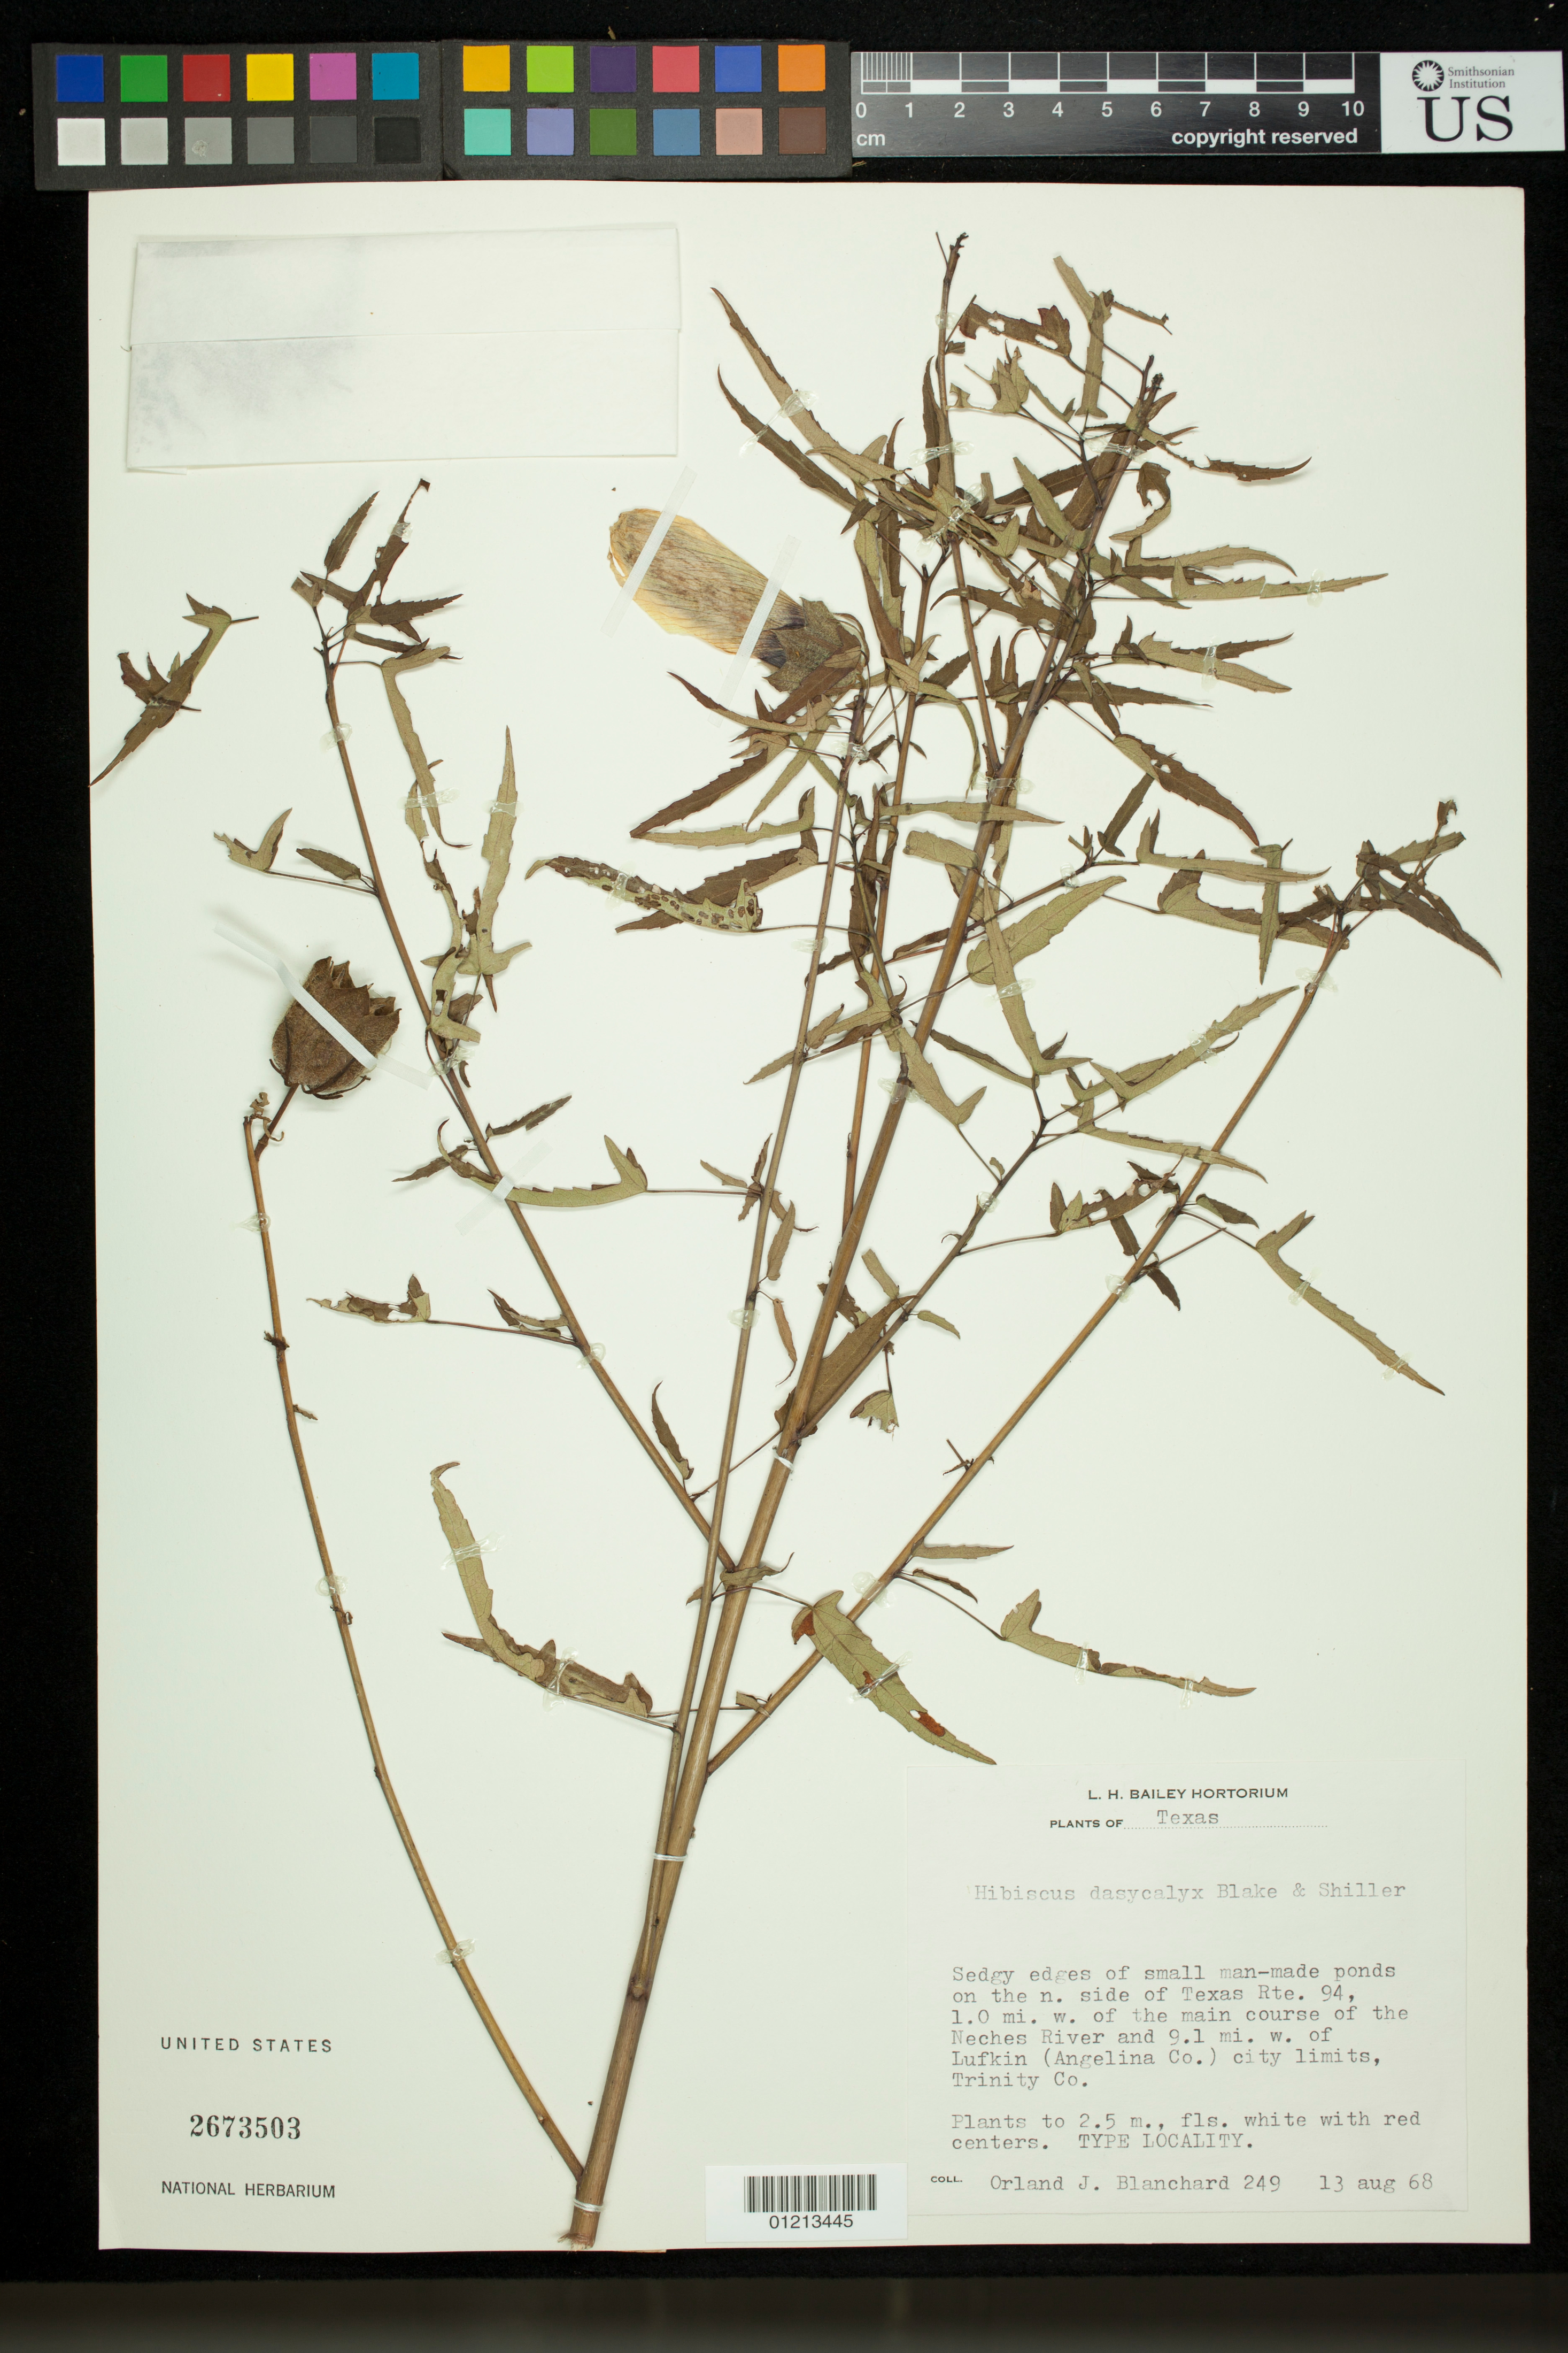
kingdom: Plantae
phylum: Tracheophyta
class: Magnoliopsida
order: Malvales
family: Malvaceae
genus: Hibiscus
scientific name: Hibiscus dasycalyx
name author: S.F. Blake & Shiller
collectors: O. J. Blanchard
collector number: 249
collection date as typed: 13 Aug 1968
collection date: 1968-08-13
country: United States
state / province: Texas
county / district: Trinity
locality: Sedgy edges of small man-made ponds on the n. side of Texas Rte. 94, 1.0 mi. w. of the main course of the Neches River and 9.1 mi. w. of Lufkin (Angelina Co.) city limits, Trinity Co.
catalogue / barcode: US 2673503